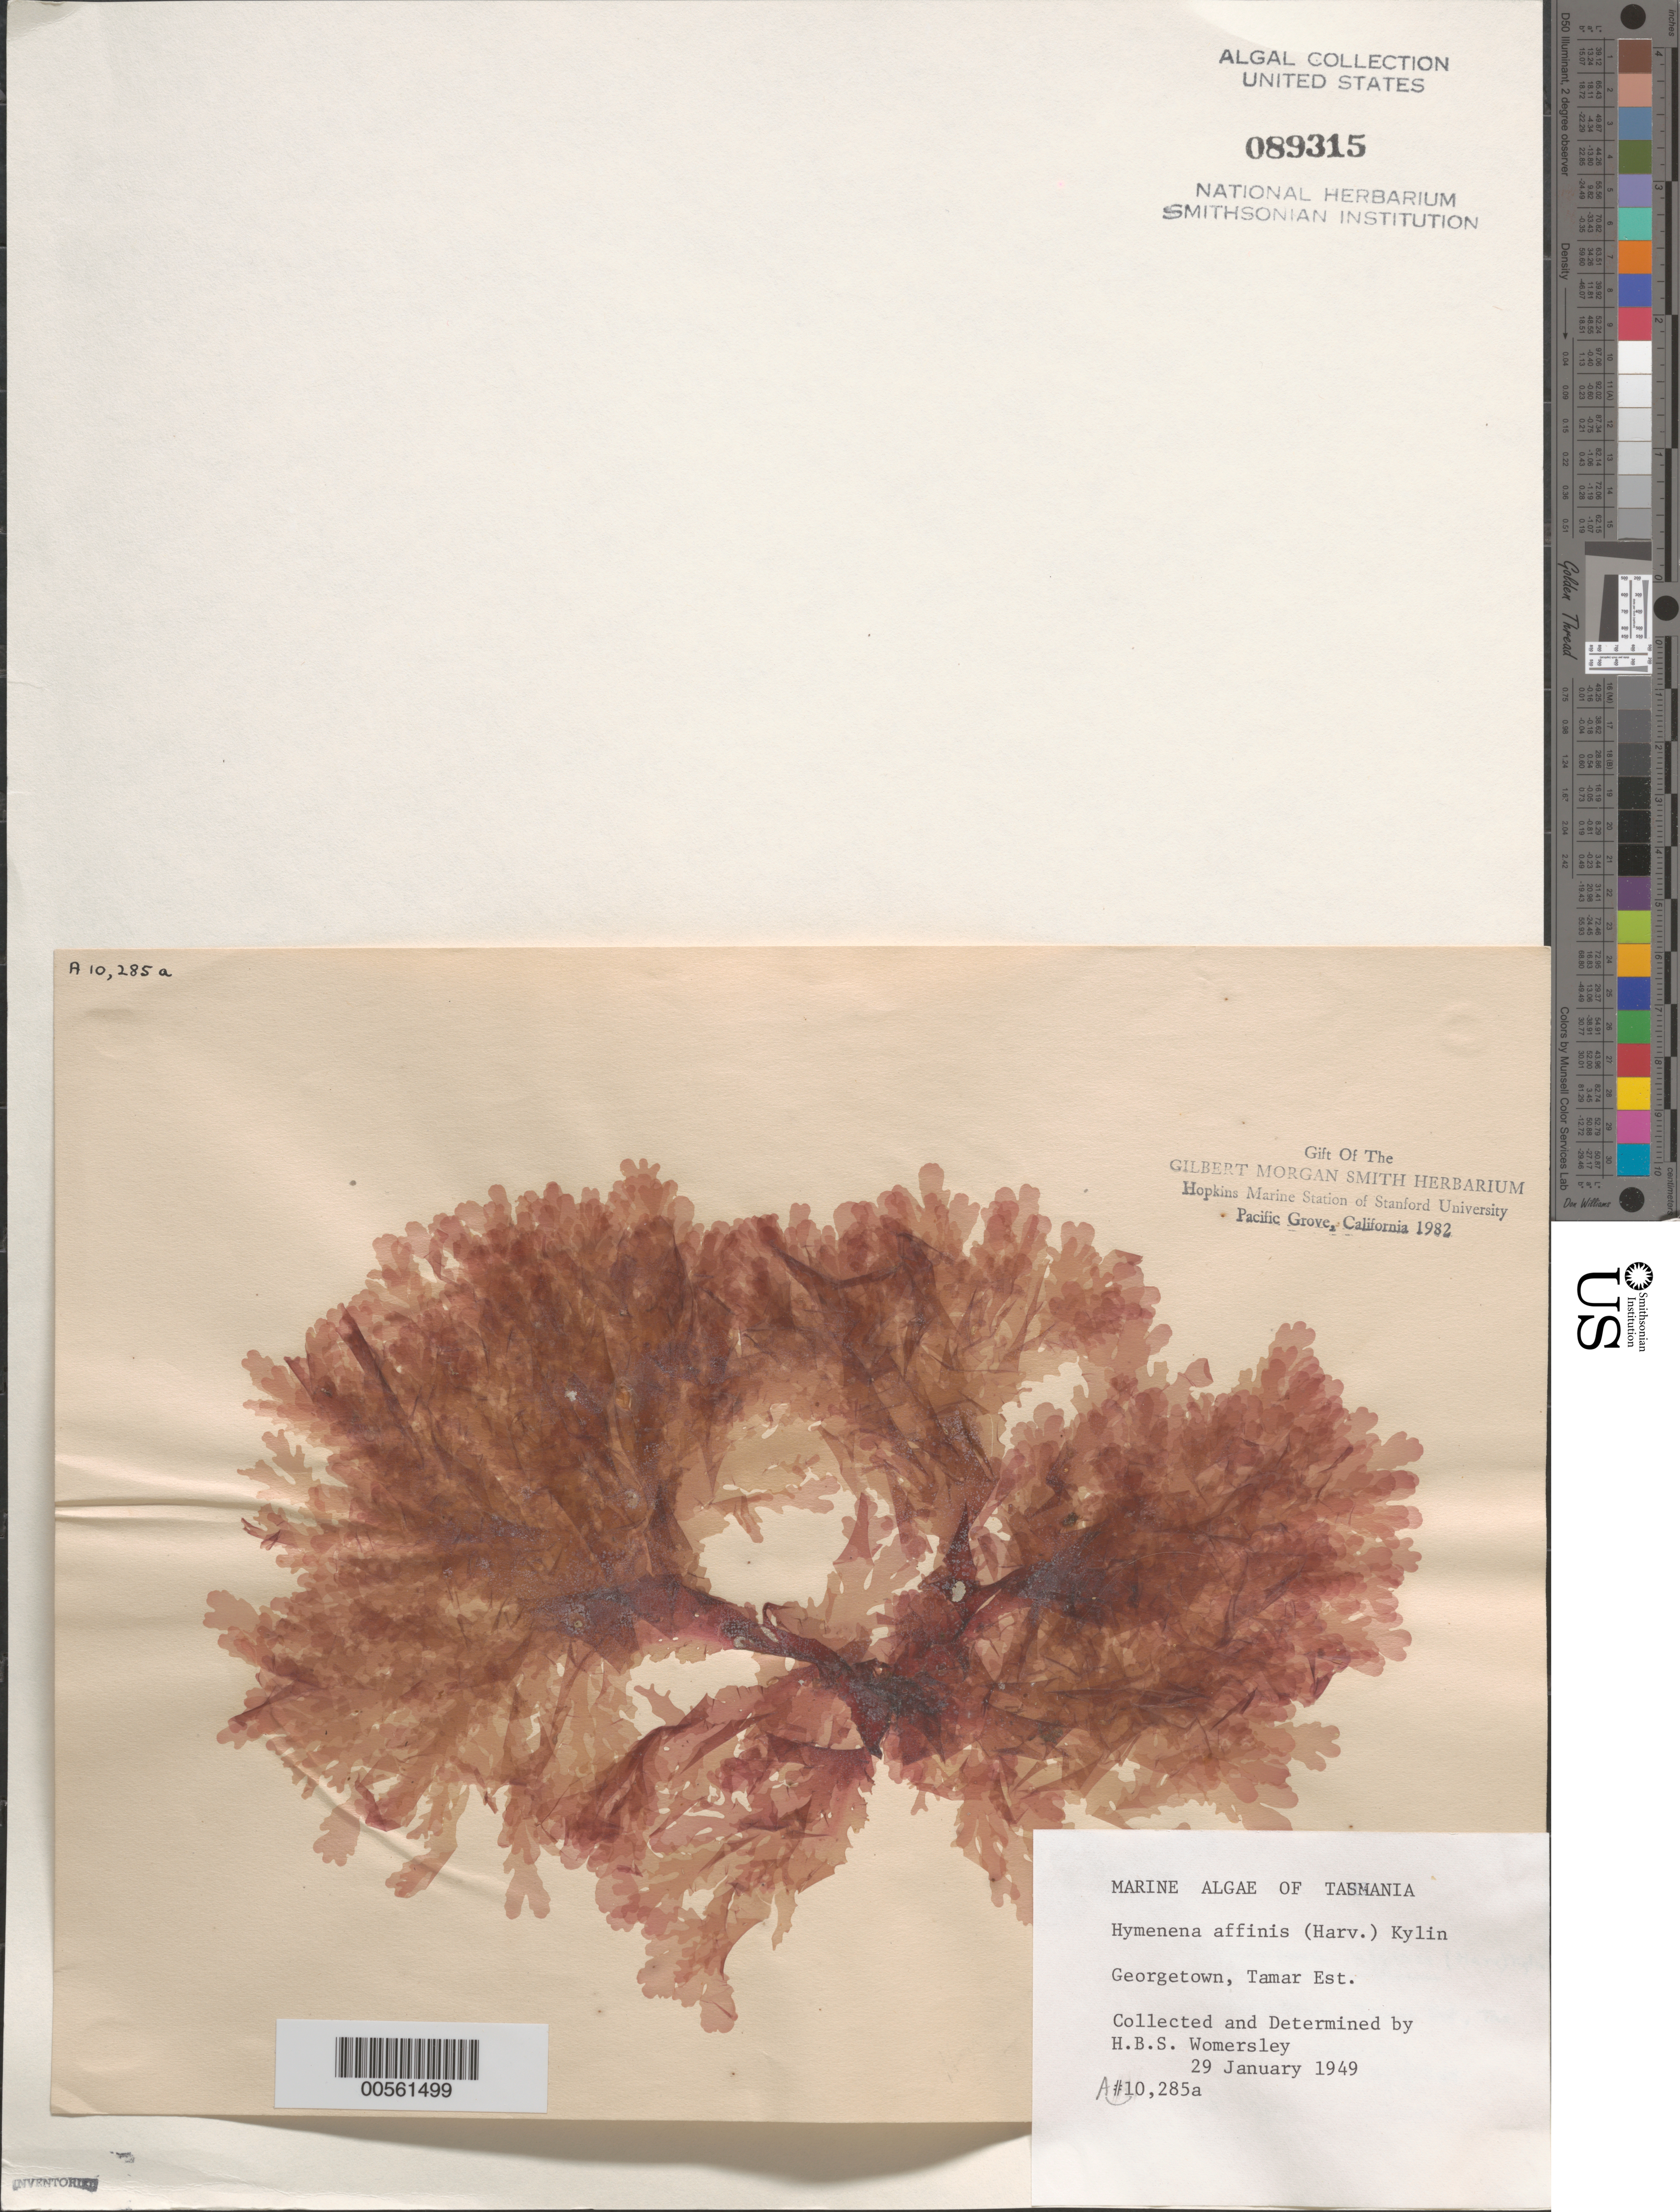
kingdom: Plantae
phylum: Rhodophyta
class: Florideophyceae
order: Ceramiales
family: Delesseriaceae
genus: Hymenena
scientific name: Hymenena affinis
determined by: Womersley, H. B. S.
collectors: H. B. S. Womersley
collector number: A10285a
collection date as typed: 29 Jan 1949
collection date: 1949-01-29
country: Australia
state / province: Tasmania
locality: George Town, Tamar Estate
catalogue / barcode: US 89315